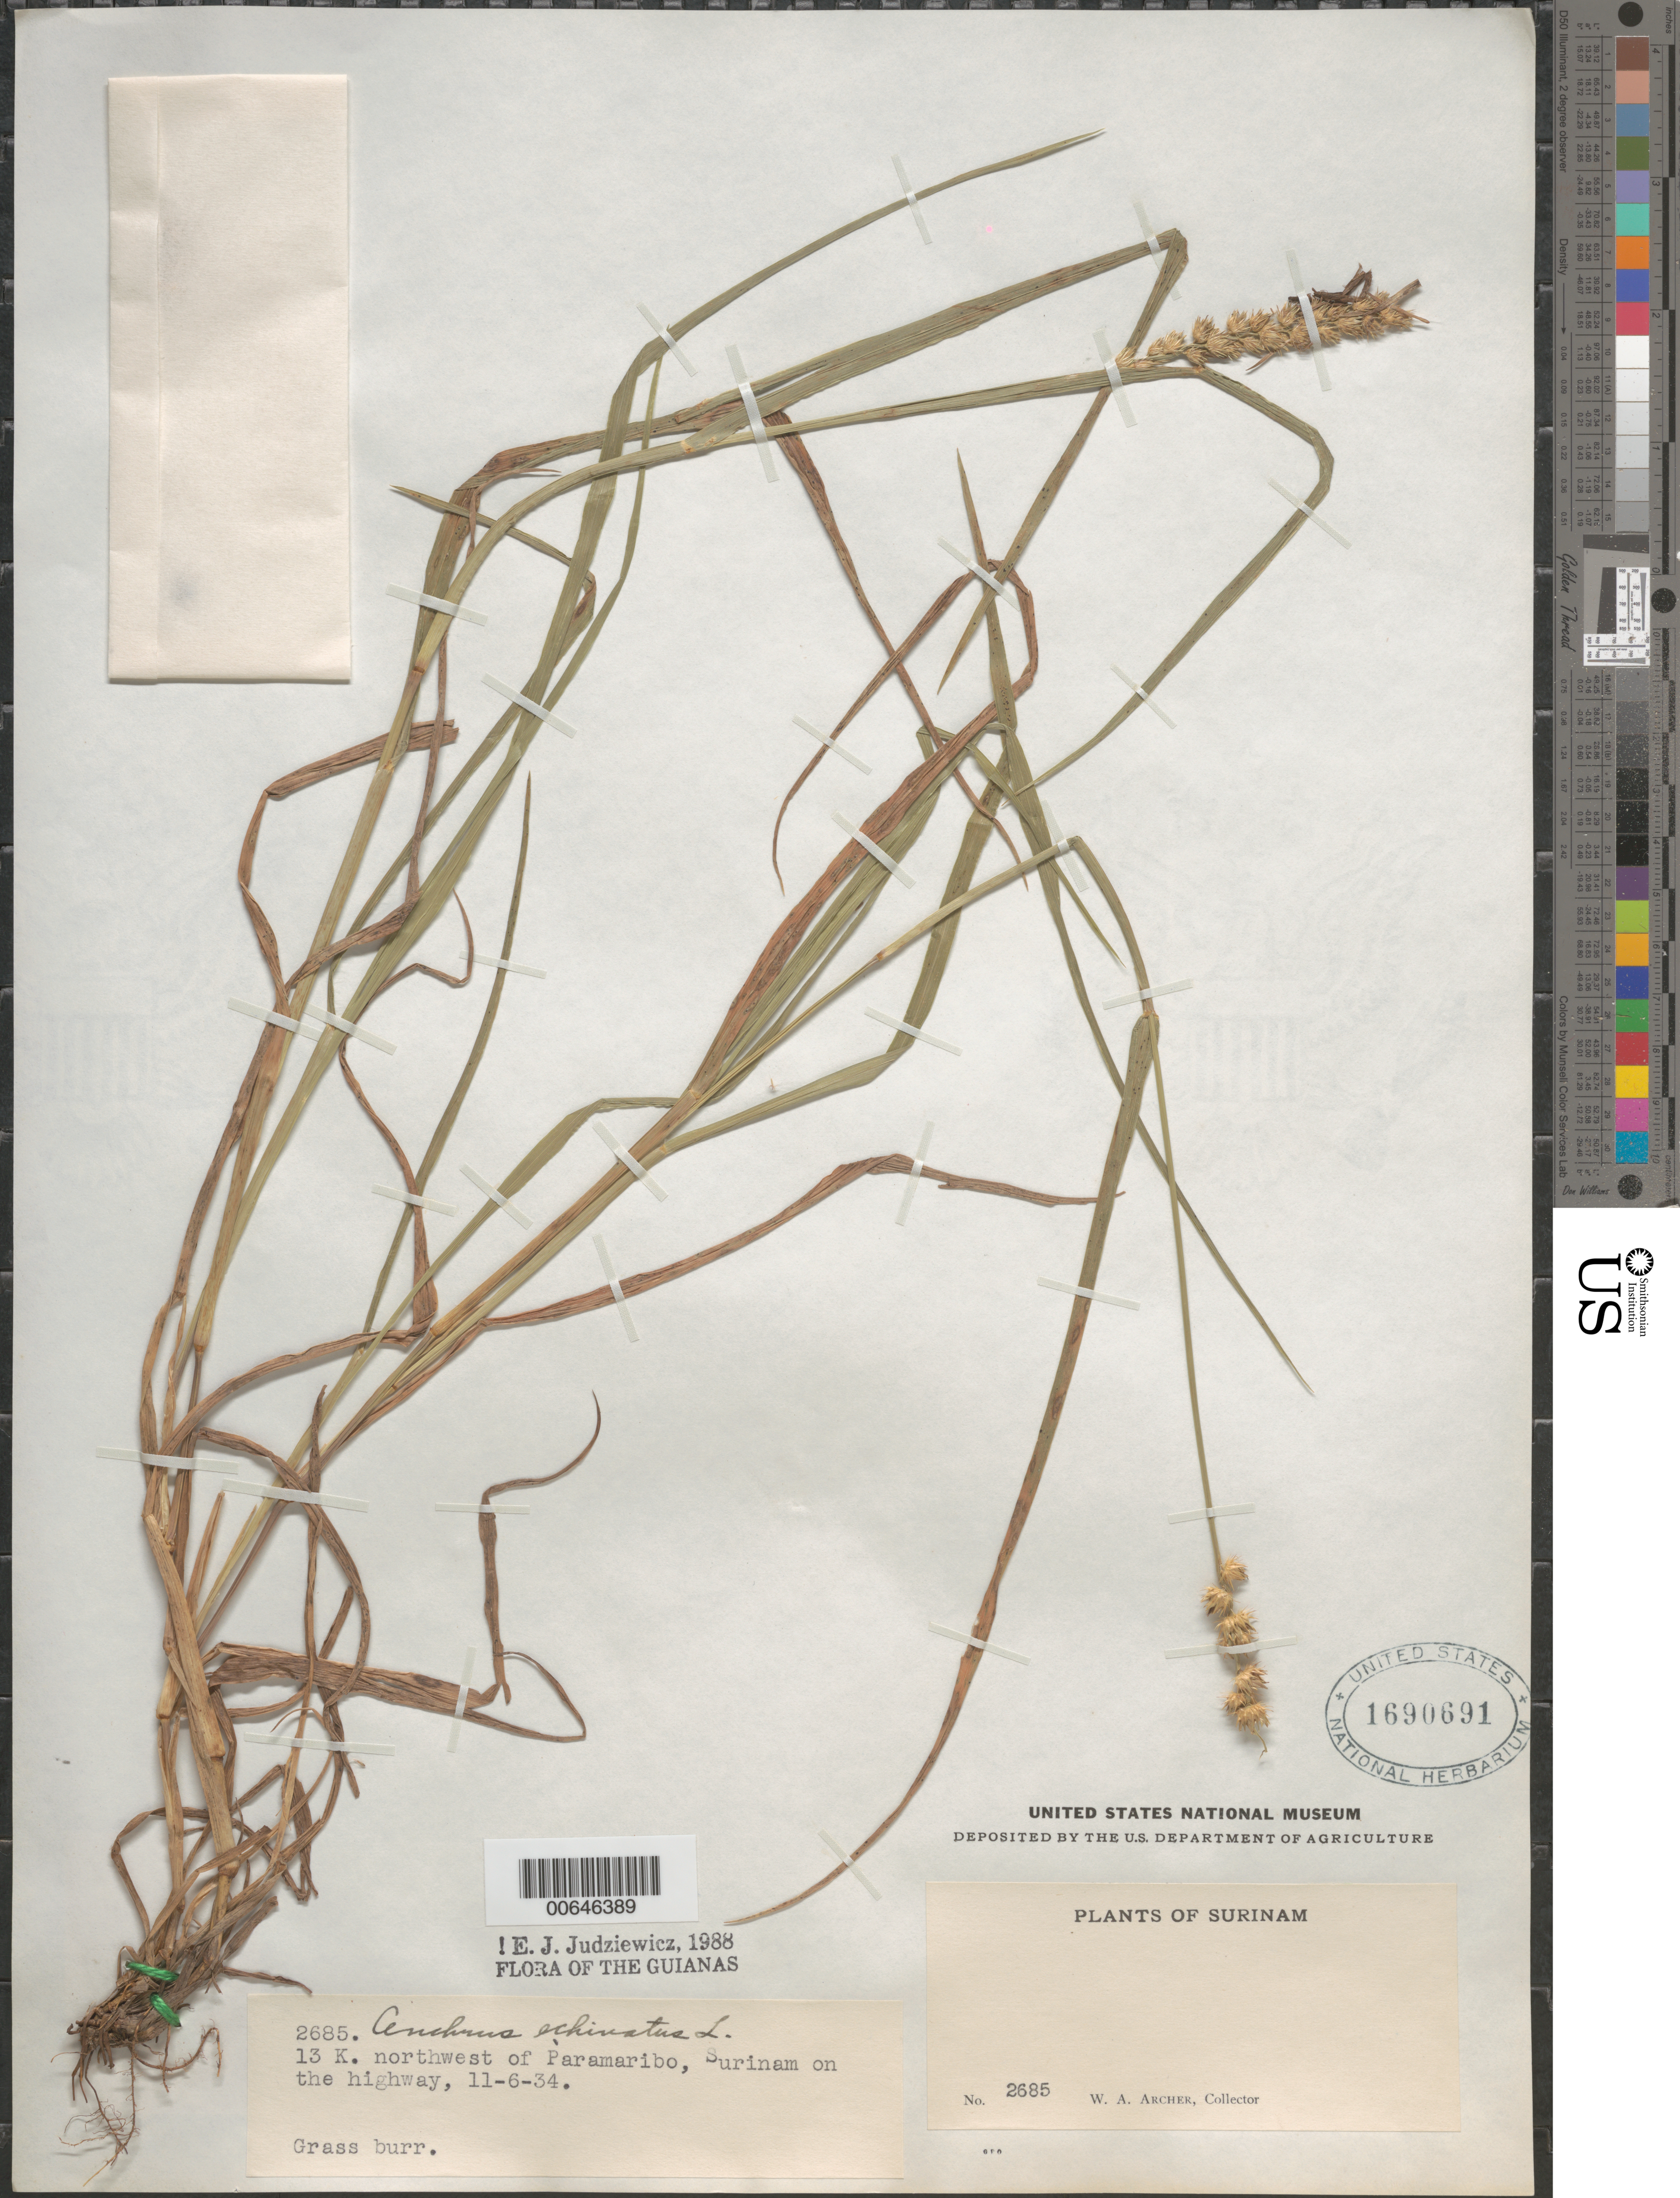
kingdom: Plantae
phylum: Tracheophyta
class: Liliopsida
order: Poales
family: Poaceae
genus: Cenchrus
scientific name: Cenchrus echinatus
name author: L.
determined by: Judziewicz, E. J.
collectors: W. A. Archer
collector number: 2685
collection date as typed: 6-Nov-34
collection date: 1934-11-06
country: Suriname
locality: Paramaribo, 13 km NW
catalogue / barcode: US 1690691